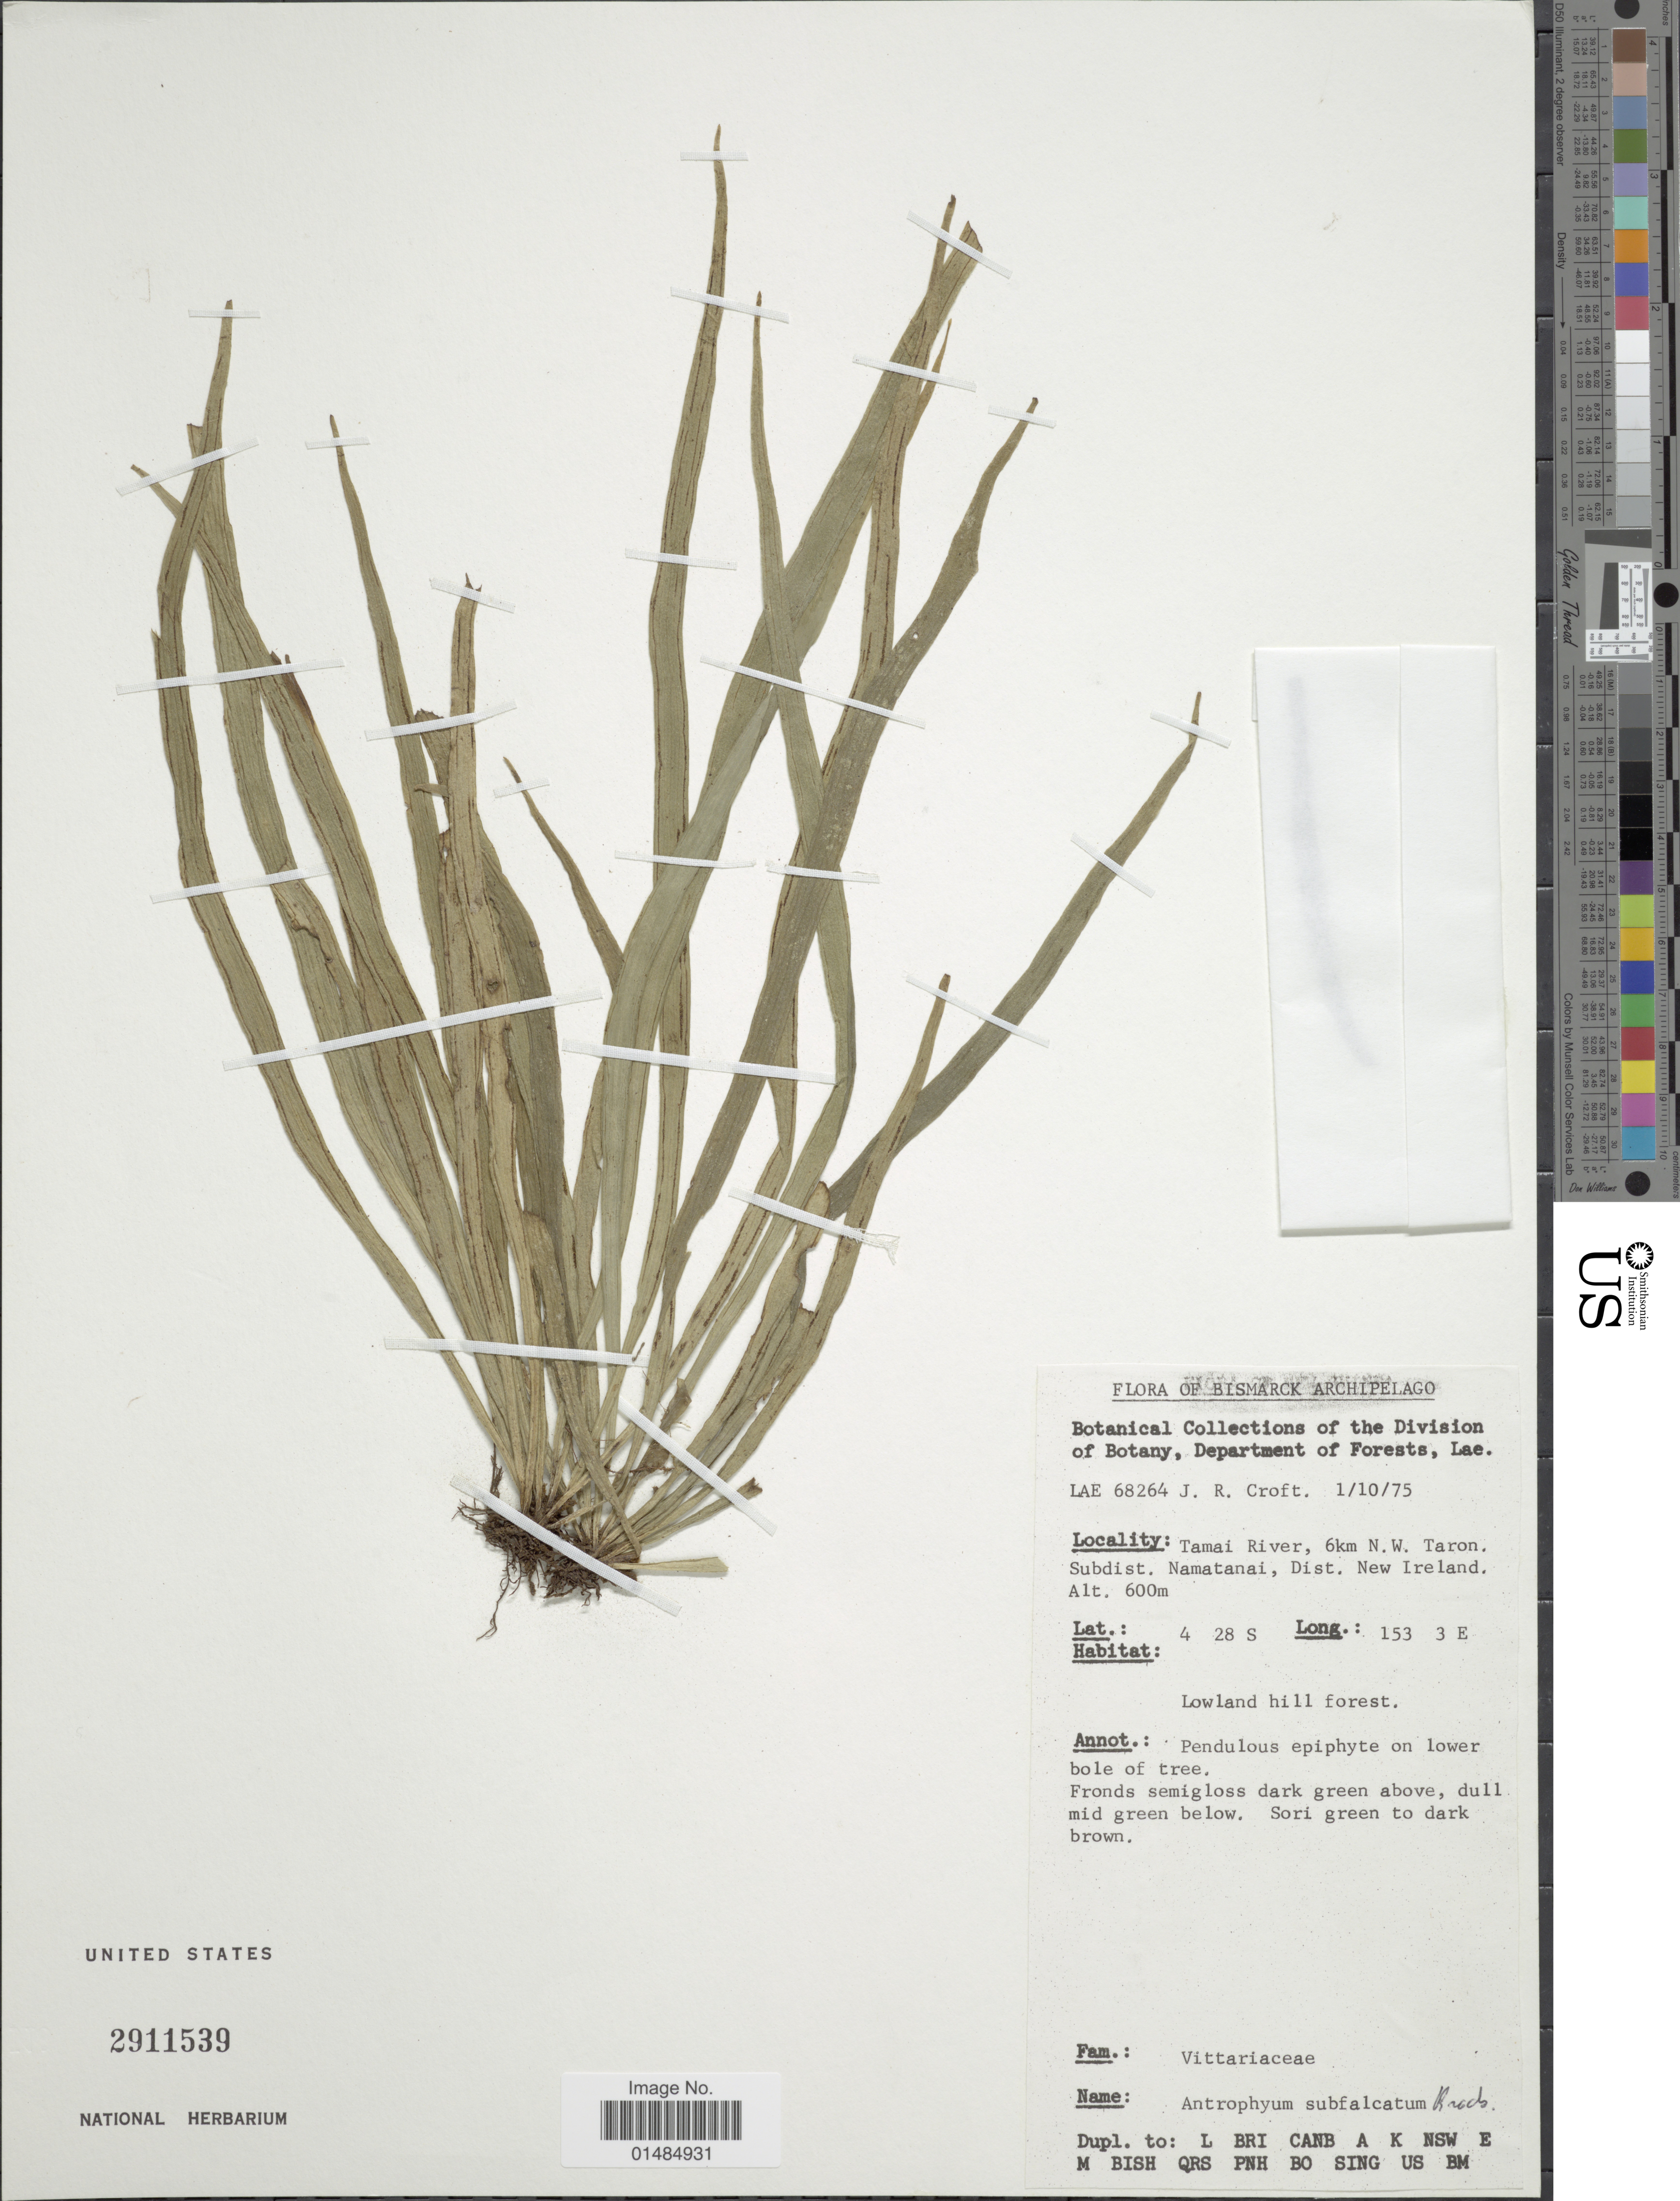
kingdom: Plantae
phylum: Tracheophyta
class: Polypodiopsida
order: Polypodiales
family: Pteridaceae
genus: Antrophyum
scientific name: Antrophyum subfalcatum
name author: Brack. in Wilkes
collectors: J. R. Croft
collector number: LAE 68264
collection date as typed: Transcribed d/m/y: 1/10/75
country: Papua New Guinea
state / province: New Ireland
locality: Bismarck Archipelago, Tamai River, 6km N.W. Taron, Subdist, Namatanai, Dist. New Ireland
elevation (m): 600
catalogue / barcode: US 2911539